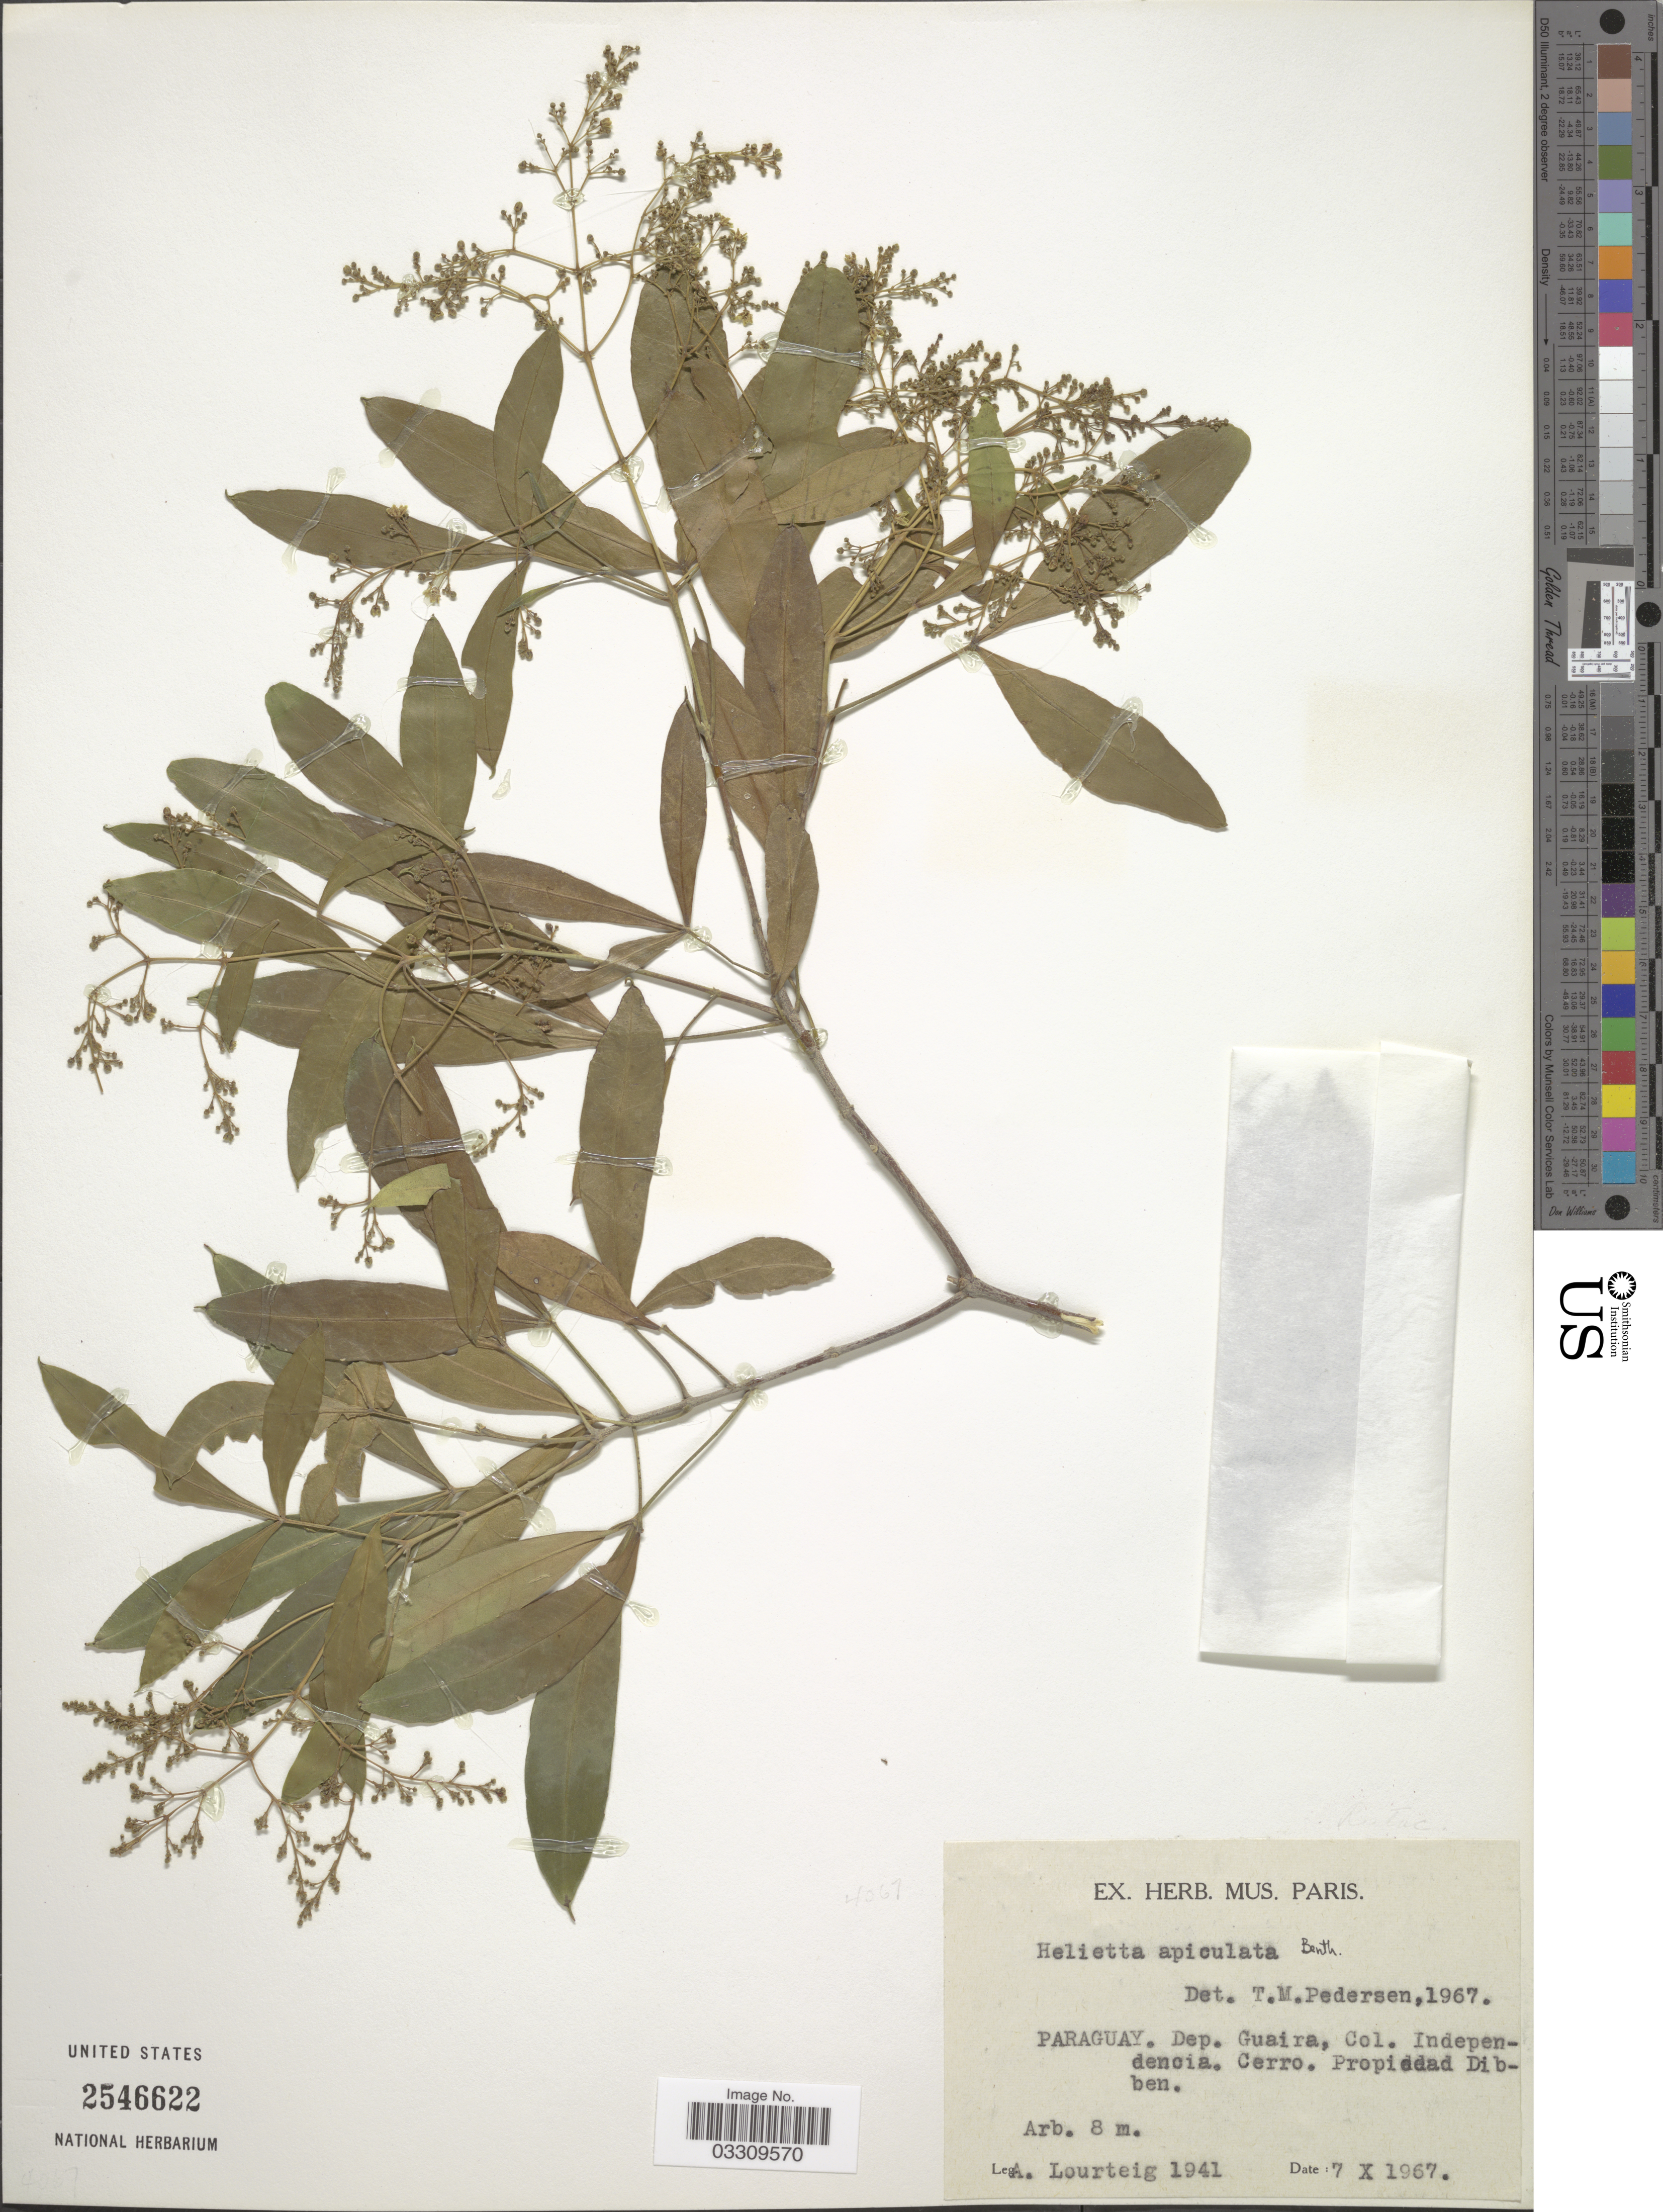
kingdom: Plantae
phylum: Tracheophyta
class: Liliopsida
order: Zingiberales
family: Zingiberaceae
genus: Amomum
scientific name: Amomum dealbatum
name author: Roxb.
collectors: A. Lourteig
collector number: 1941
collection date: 1967-10-07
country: Paraguay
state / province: Guaira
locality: Dep. Guaira, Independencia. Cerro. Propiedad Dibben.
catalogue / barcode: US 2546622